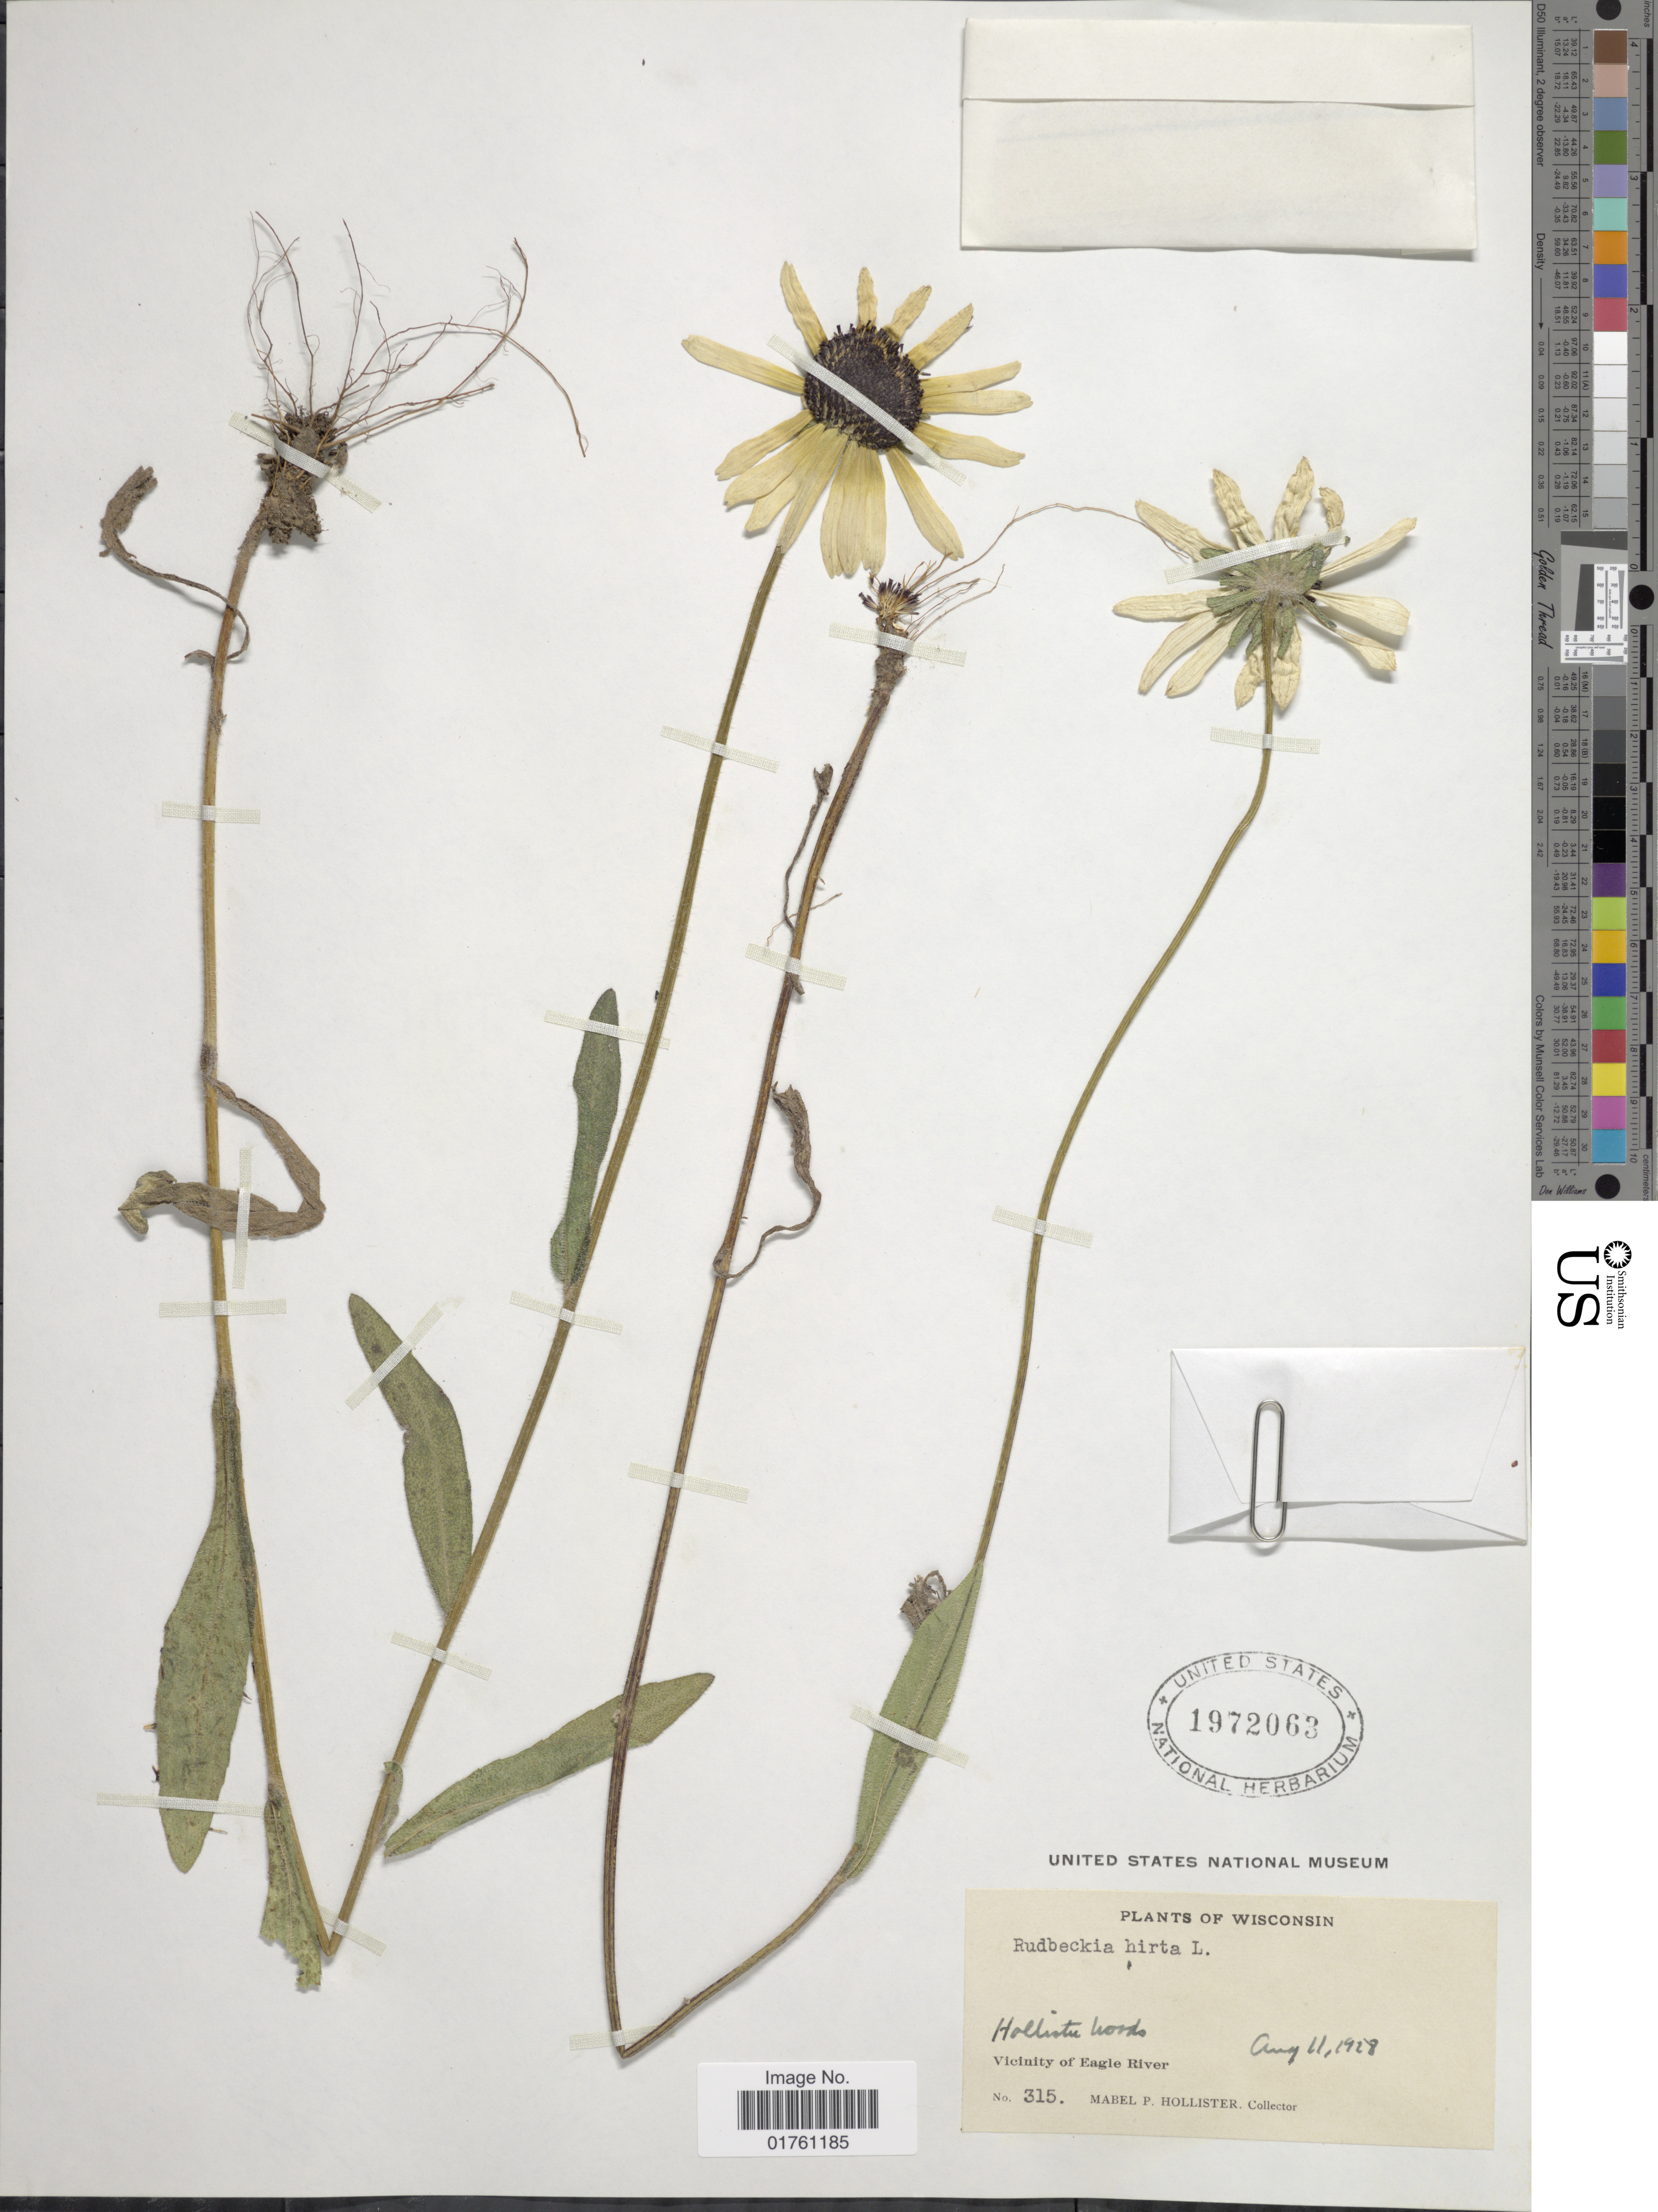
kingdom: Plantae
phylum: Tracheophyta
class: Magnoliopsida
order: Asterales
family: Asteraceae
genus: Rudbeckia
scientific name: Rudbeckia hirta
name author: L.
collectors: M. Hollister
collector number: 315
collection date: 1928-08-11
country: United States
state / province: Wisconsin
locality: Holister Woods, Vicinity of Eagle River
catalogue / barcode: US 1972063